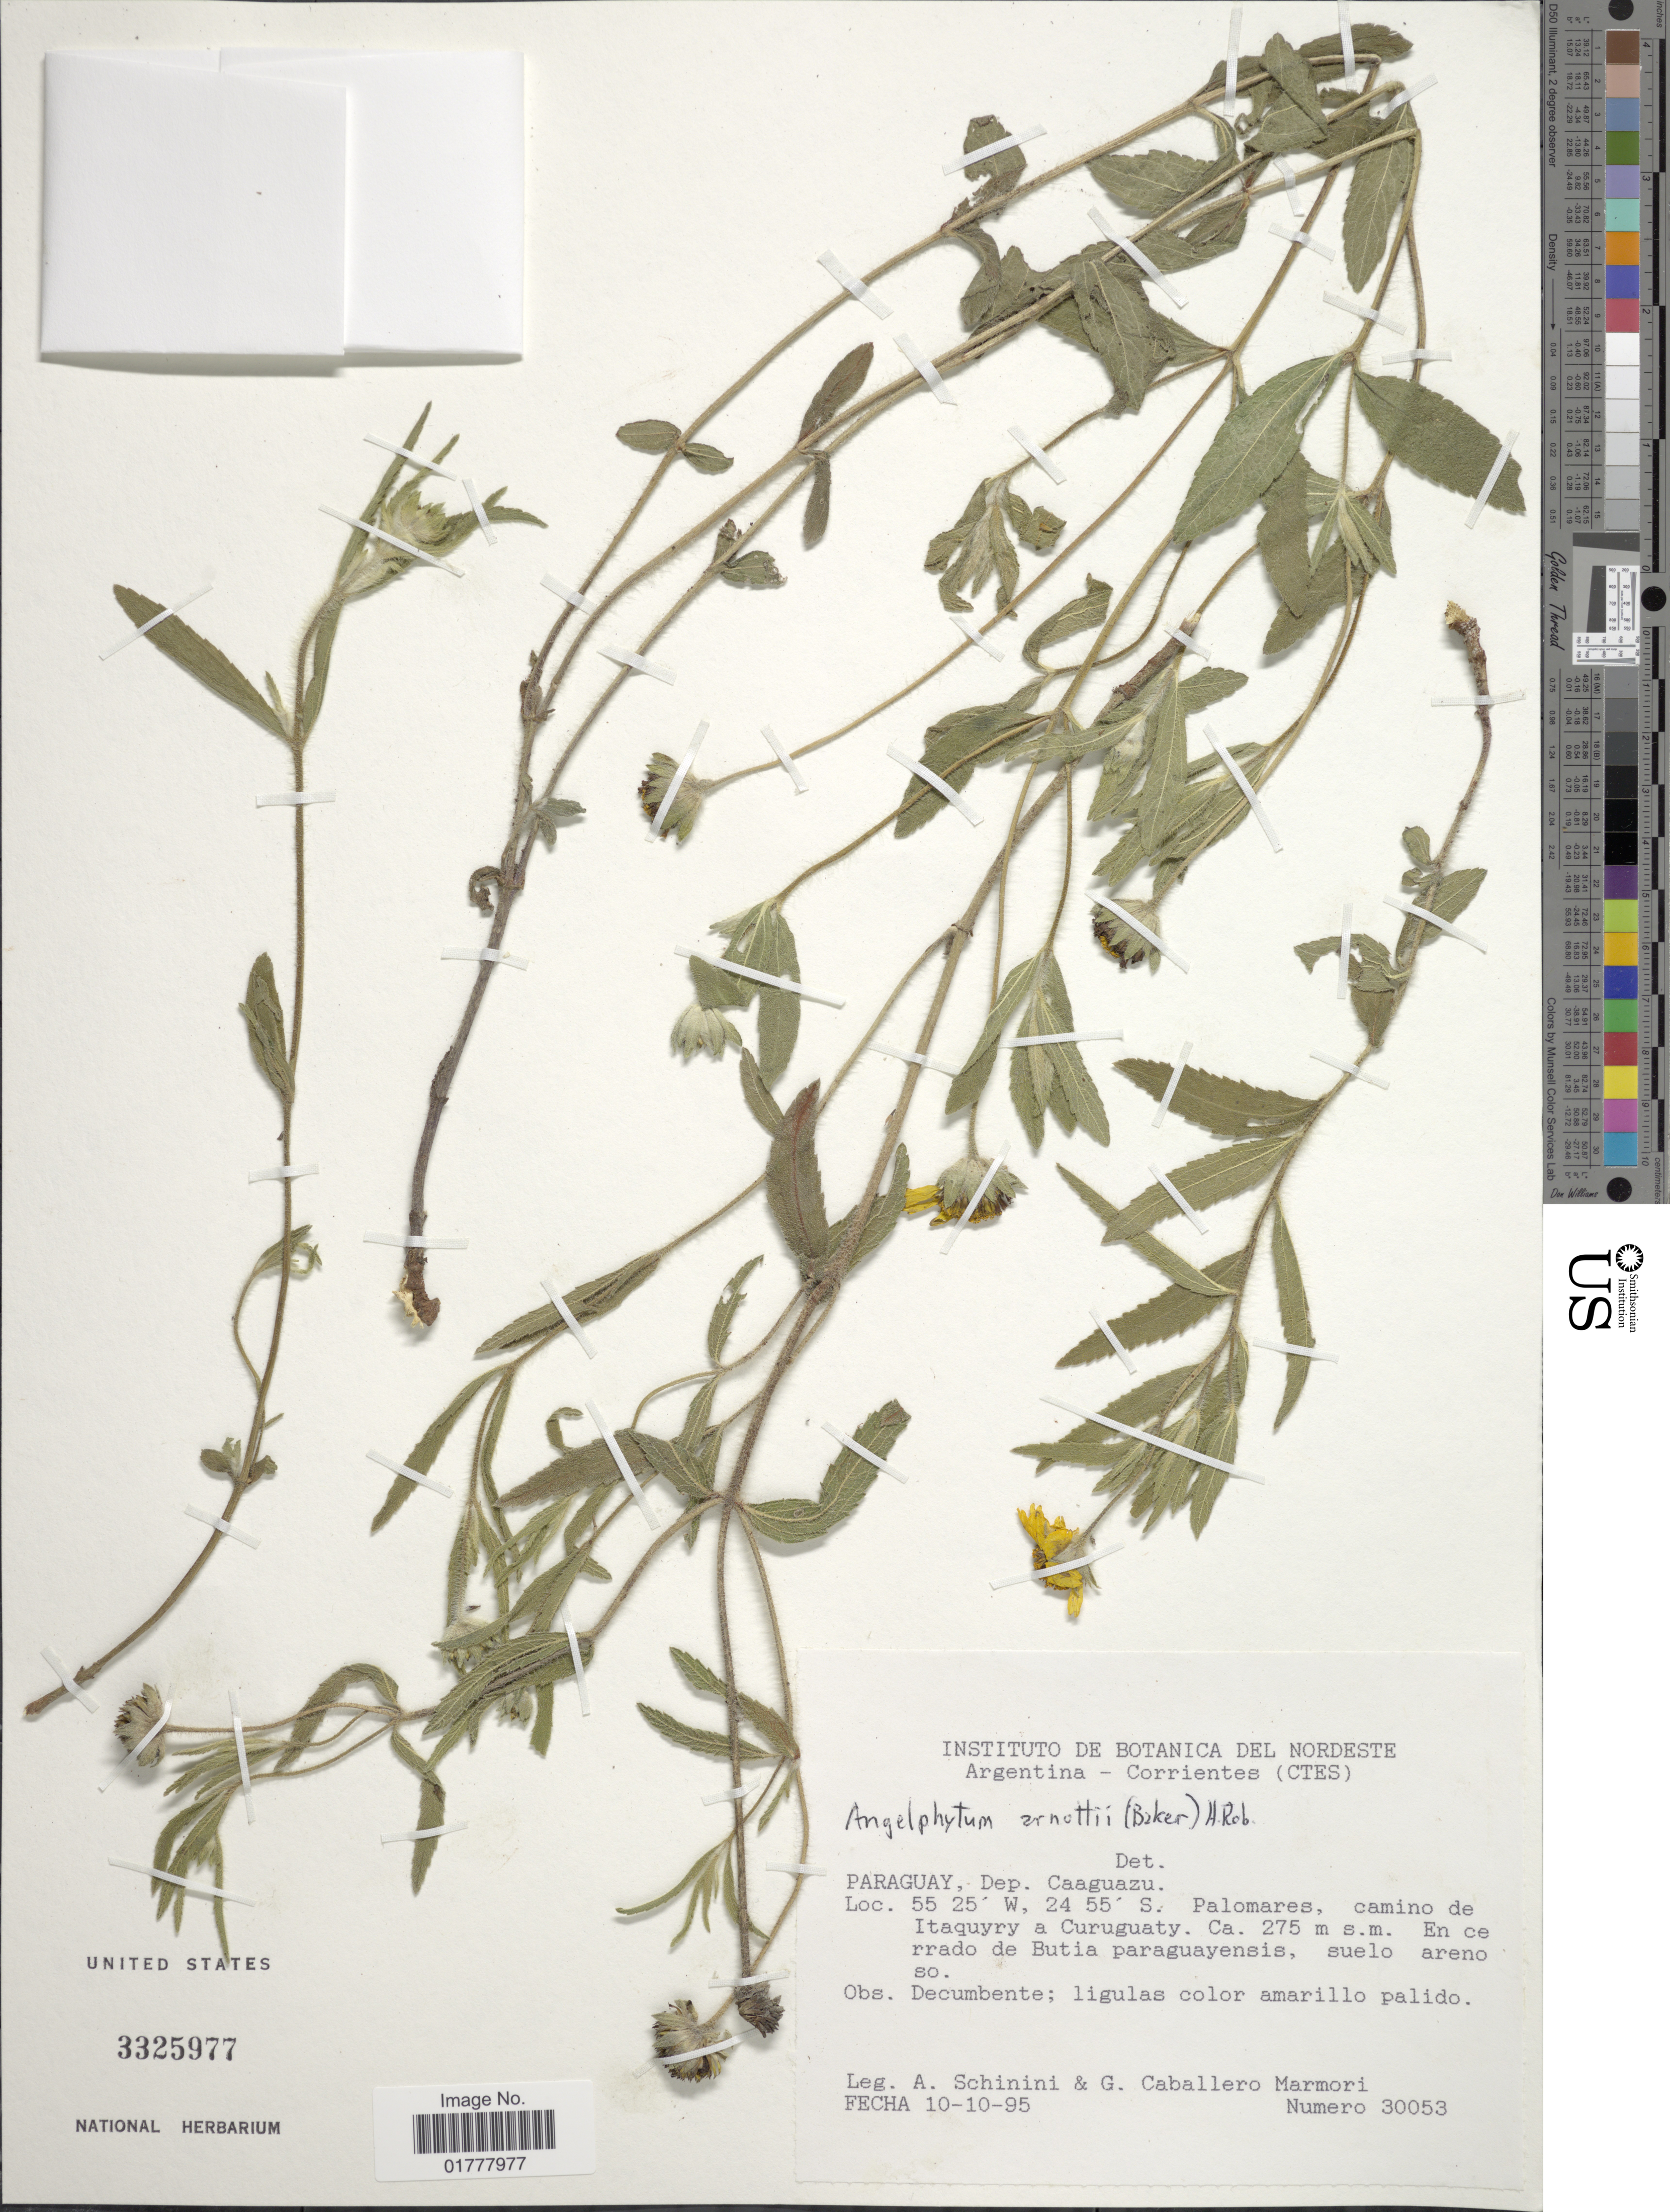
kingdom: Plantae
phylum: Tracheophyta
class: Magnoliopsida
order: Asterales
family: Asteraceae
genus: Angelphytum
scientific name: Angelphytum arnottii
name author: (Baker) H. Rob.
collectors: A. Schinini & G. Caballero Marmori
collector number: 30053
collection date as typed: Transcribed d/m/y: 10/10/95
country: Paraguay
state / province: Caaguazu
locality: Dep. Caaguazu, Palomares, camino de Itaguyry a Curuguaty, En cerrado de Butia paraguayensis, suelo arenoso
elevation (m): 275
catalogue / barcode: US 3325977